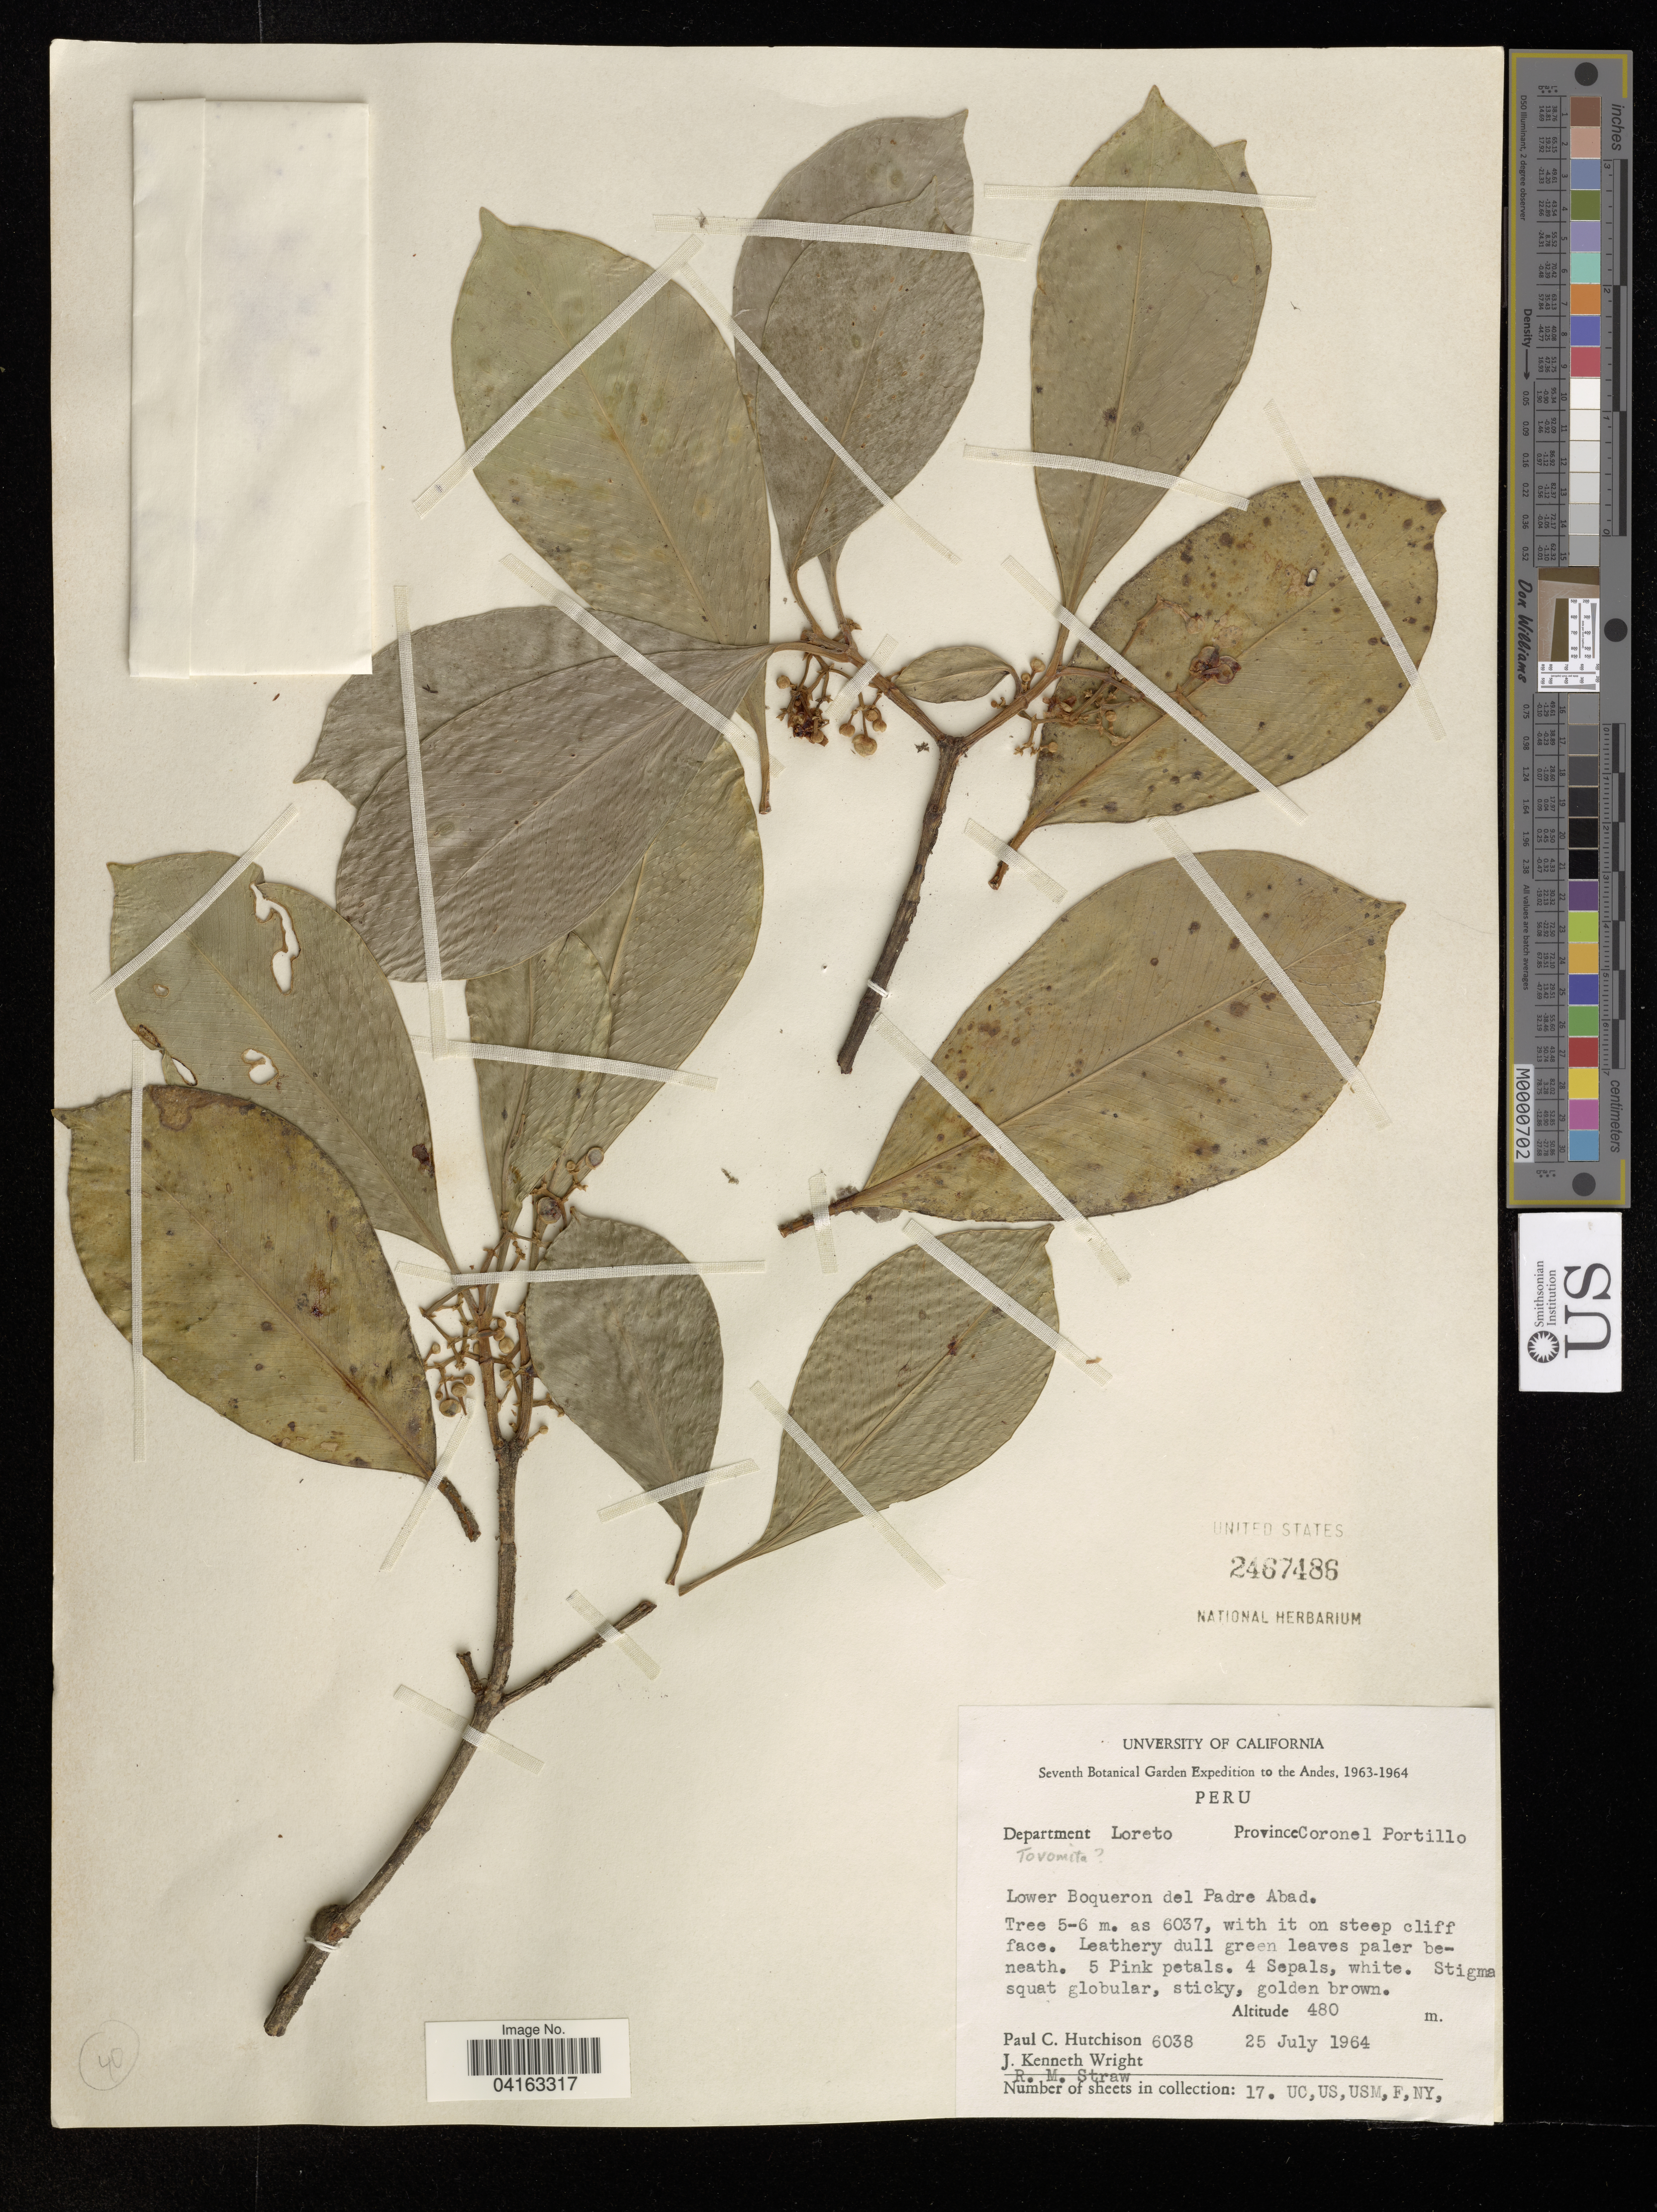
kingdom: Plantae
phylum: Tracheophyta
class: Magnoliopsida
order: Malpighiales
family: Clusiaceae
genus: Tovomita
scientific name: Tovomita sp.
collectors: P. C. Hutchison, J. K. Wright & R. M. Straw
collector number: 6038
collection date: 1964-07-25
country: Peru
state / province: Loreto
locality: The Andes. Department Loreto Province Coronel Portillo. Lower Boqueron del Padre Abad.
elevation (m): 480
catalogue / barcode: US 2467486